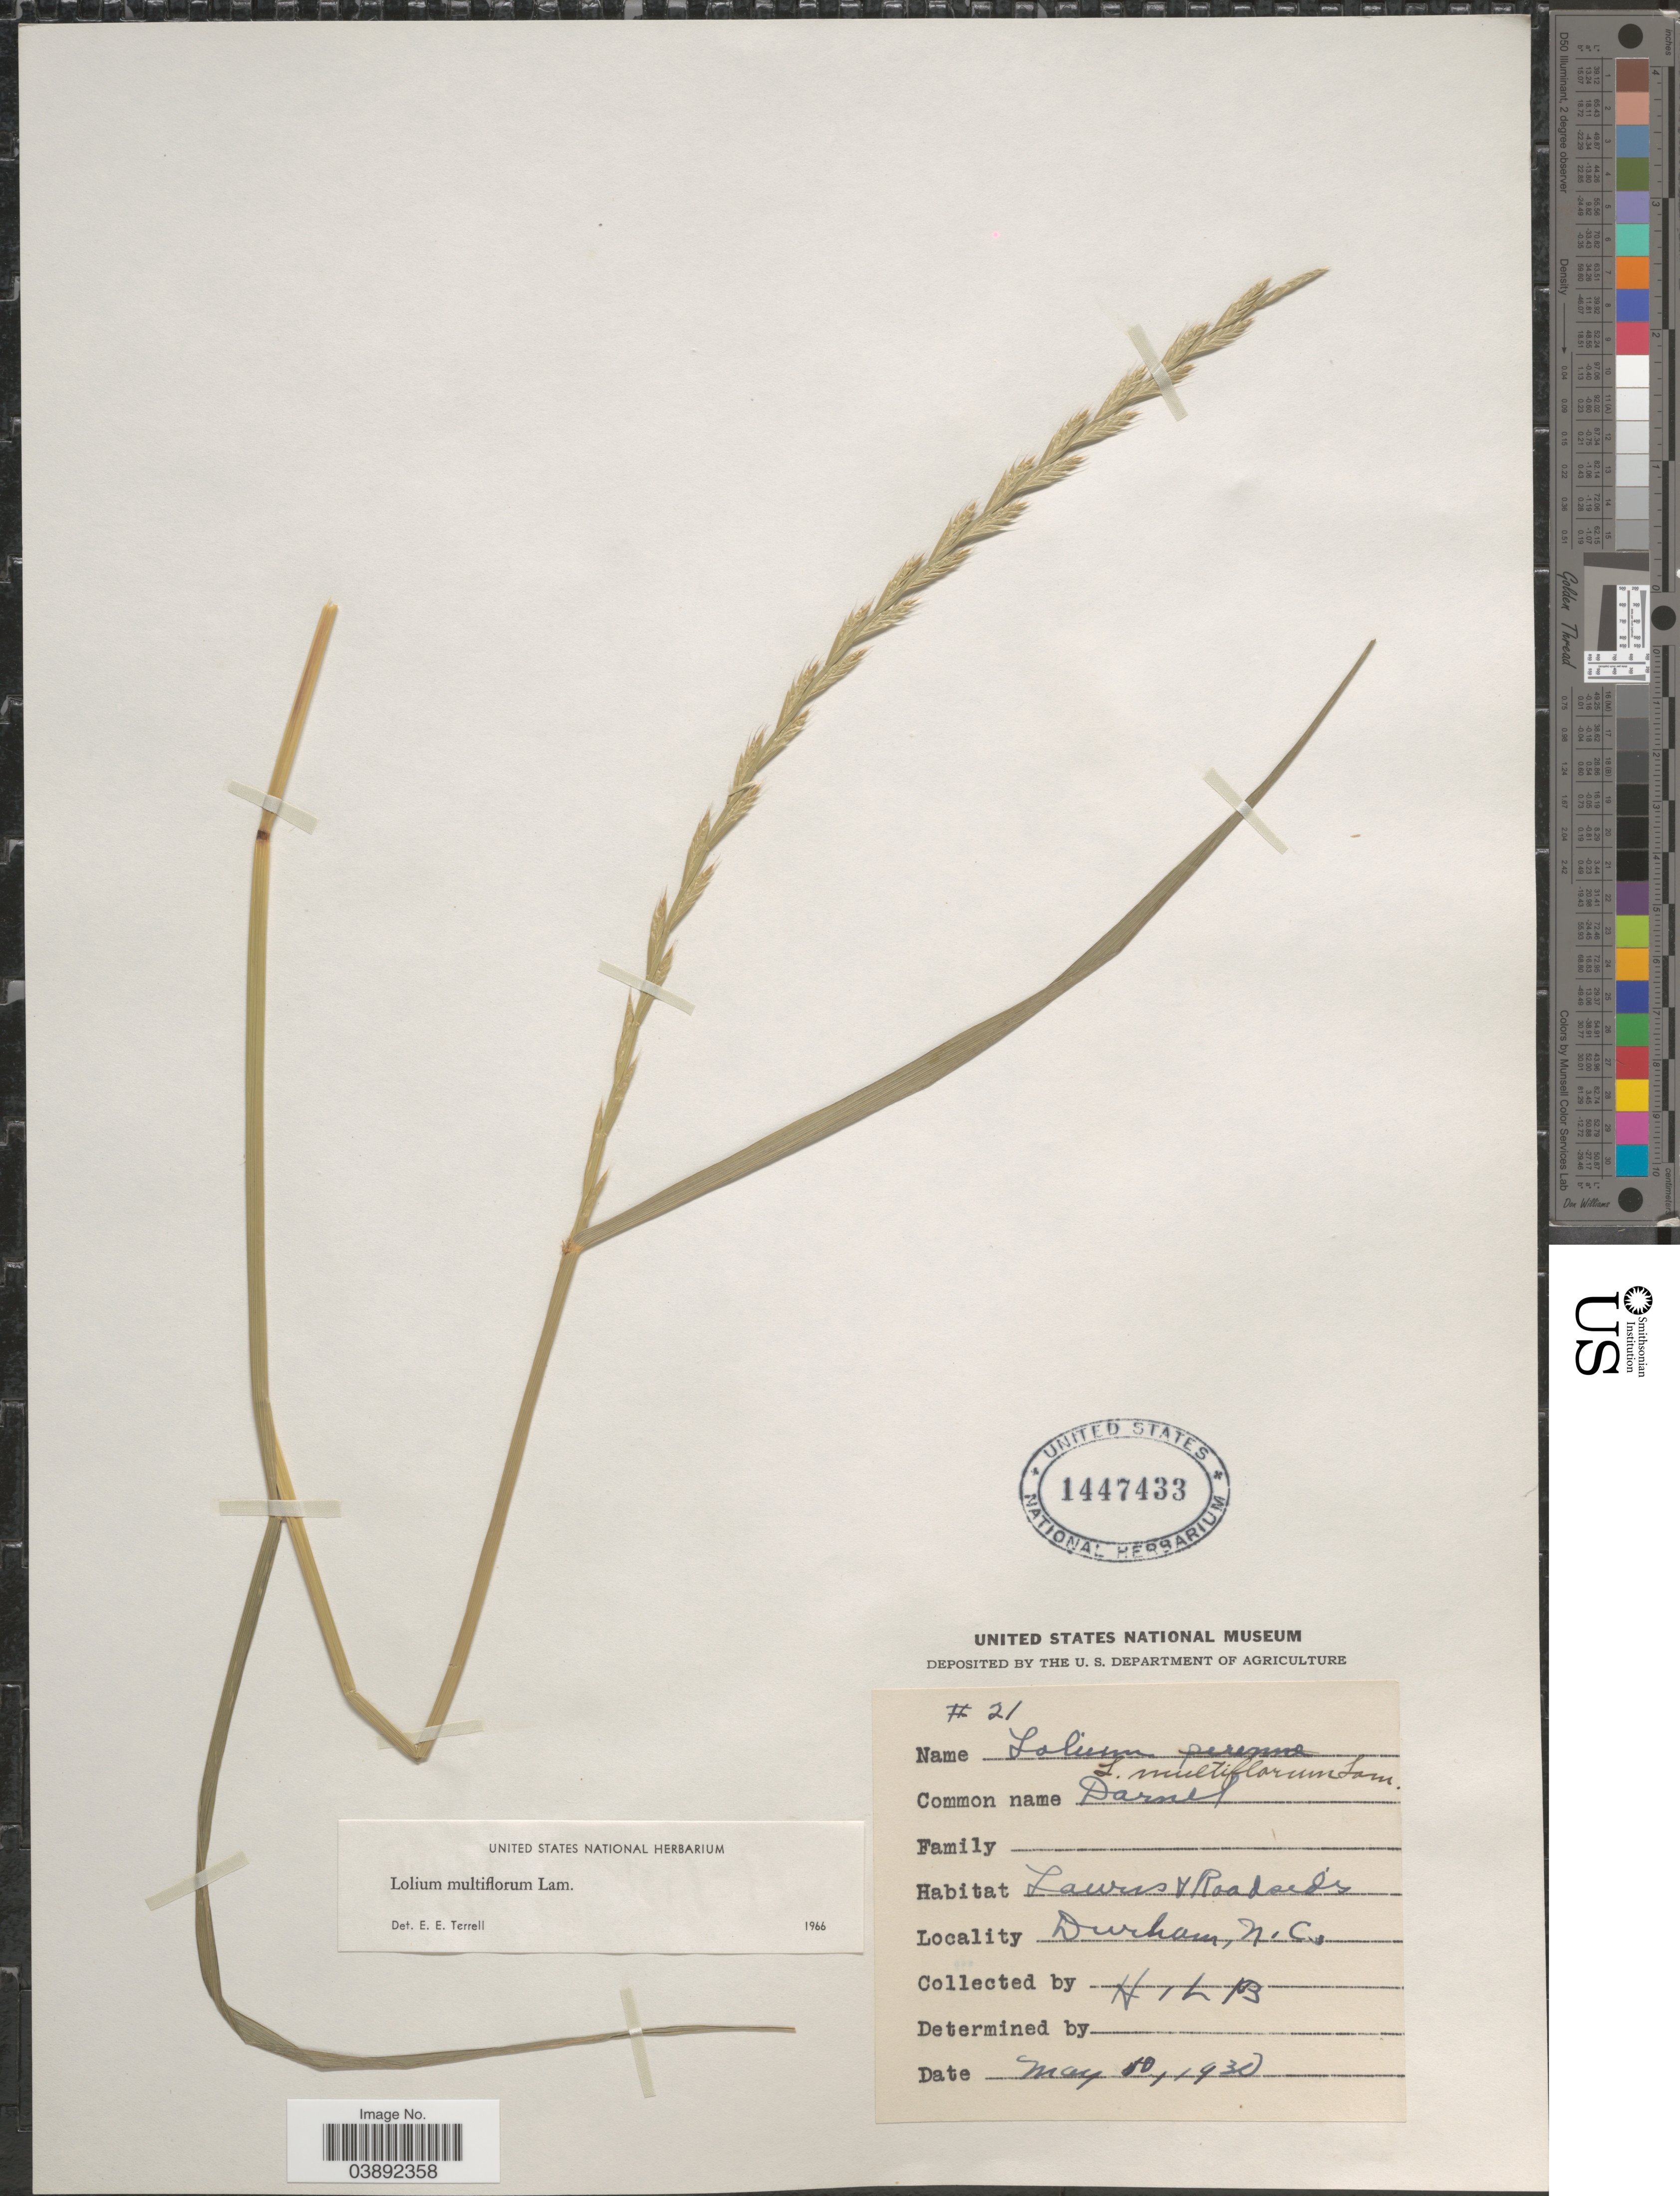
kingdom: Plantae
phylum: Tracheophyta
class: Liliopsida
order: Poales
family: Poaceae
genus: Lolium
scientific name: Lolium multiflorum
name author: Lam.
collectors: H. L. B.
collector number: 21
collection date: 1930-05-10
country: United States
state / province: North Carolina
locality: Lawns & Roadsides. Durham.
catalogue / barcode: US 1447433